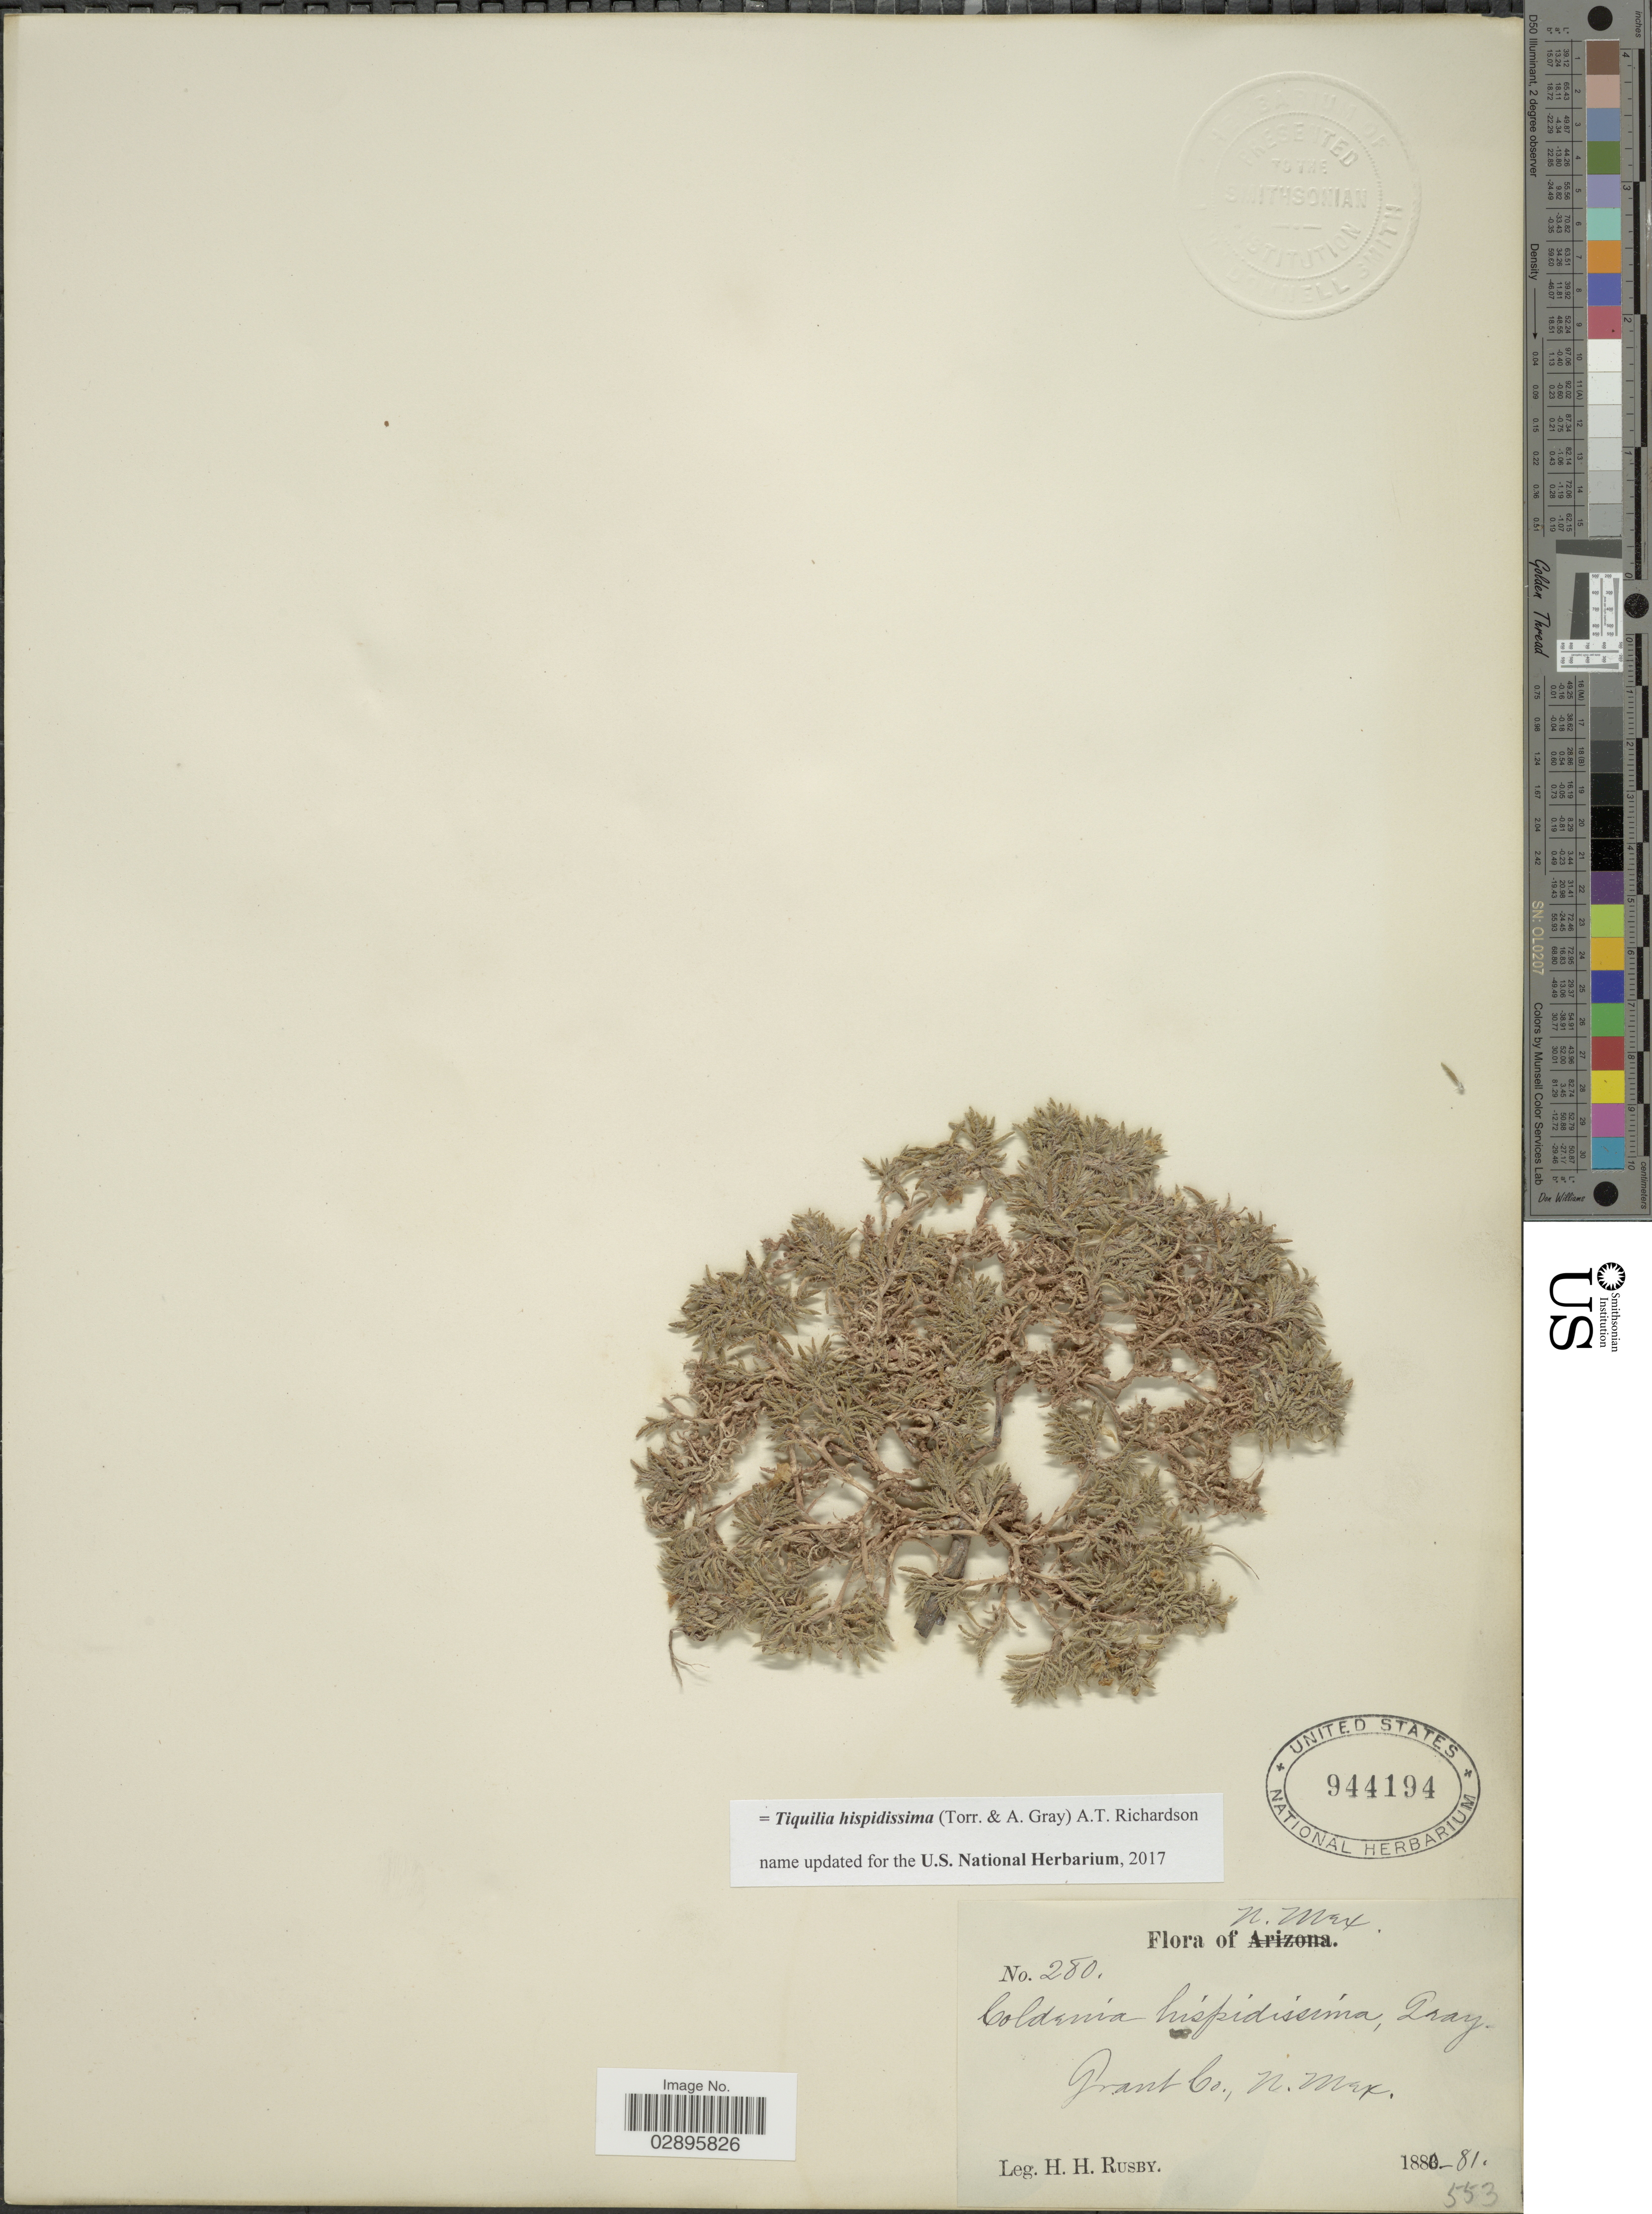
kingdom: Plantae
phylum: Tracheophyta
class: Magnoliopsida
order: Boraginales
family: Ehretiaceae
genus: Tiquilia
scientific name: Tiquilia hispidissima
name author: (Torr. & A. Gray) A.T. Richardson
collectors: H. H. Rusby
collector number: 280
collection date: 1880/1881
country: United States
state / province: New Mexico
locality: Grant Co., N. Mex.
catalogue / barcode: US 944194